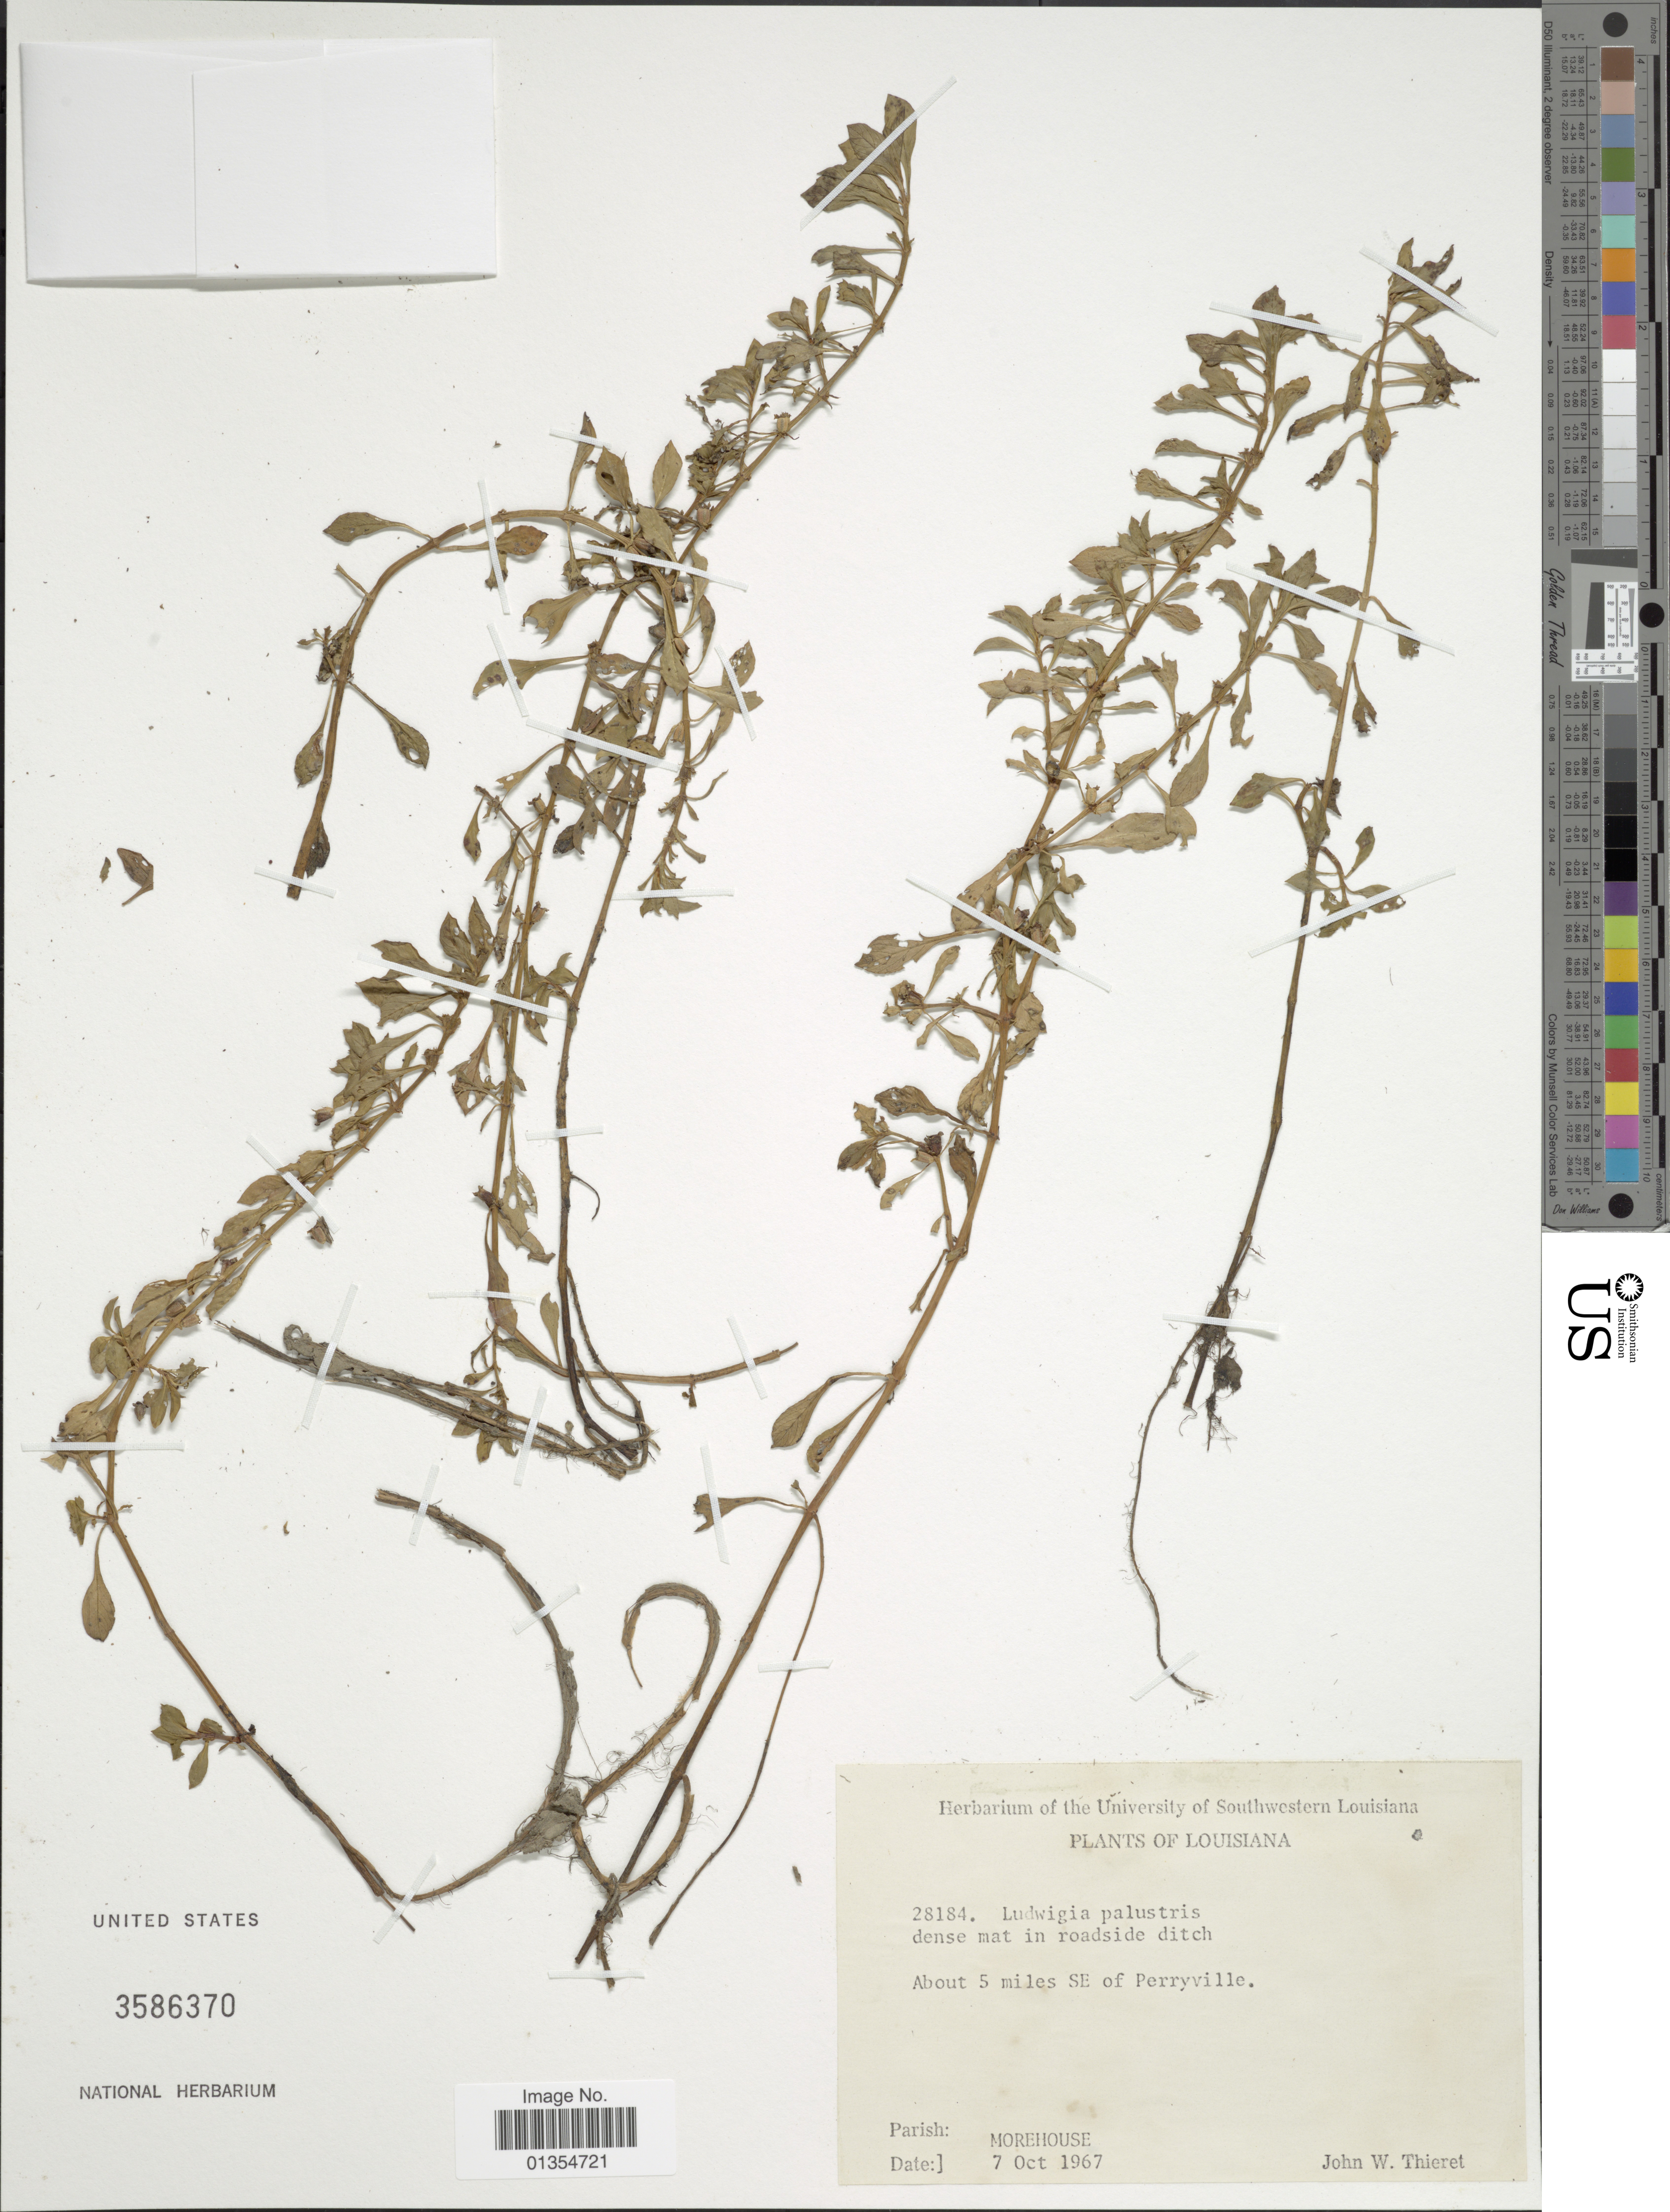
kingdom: Plantae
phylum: Tracheophyta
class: Magnoliopsida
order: Myrtales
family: Onagraceae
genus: Ludwigia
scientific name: Ludwigia palustris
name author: (L.) Elliott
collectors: J. W. Thieret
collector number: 28184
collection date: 1967-10-07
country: United States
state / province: Louisiana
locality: About 5 miles SE of Perryville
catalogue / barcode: US 3586370